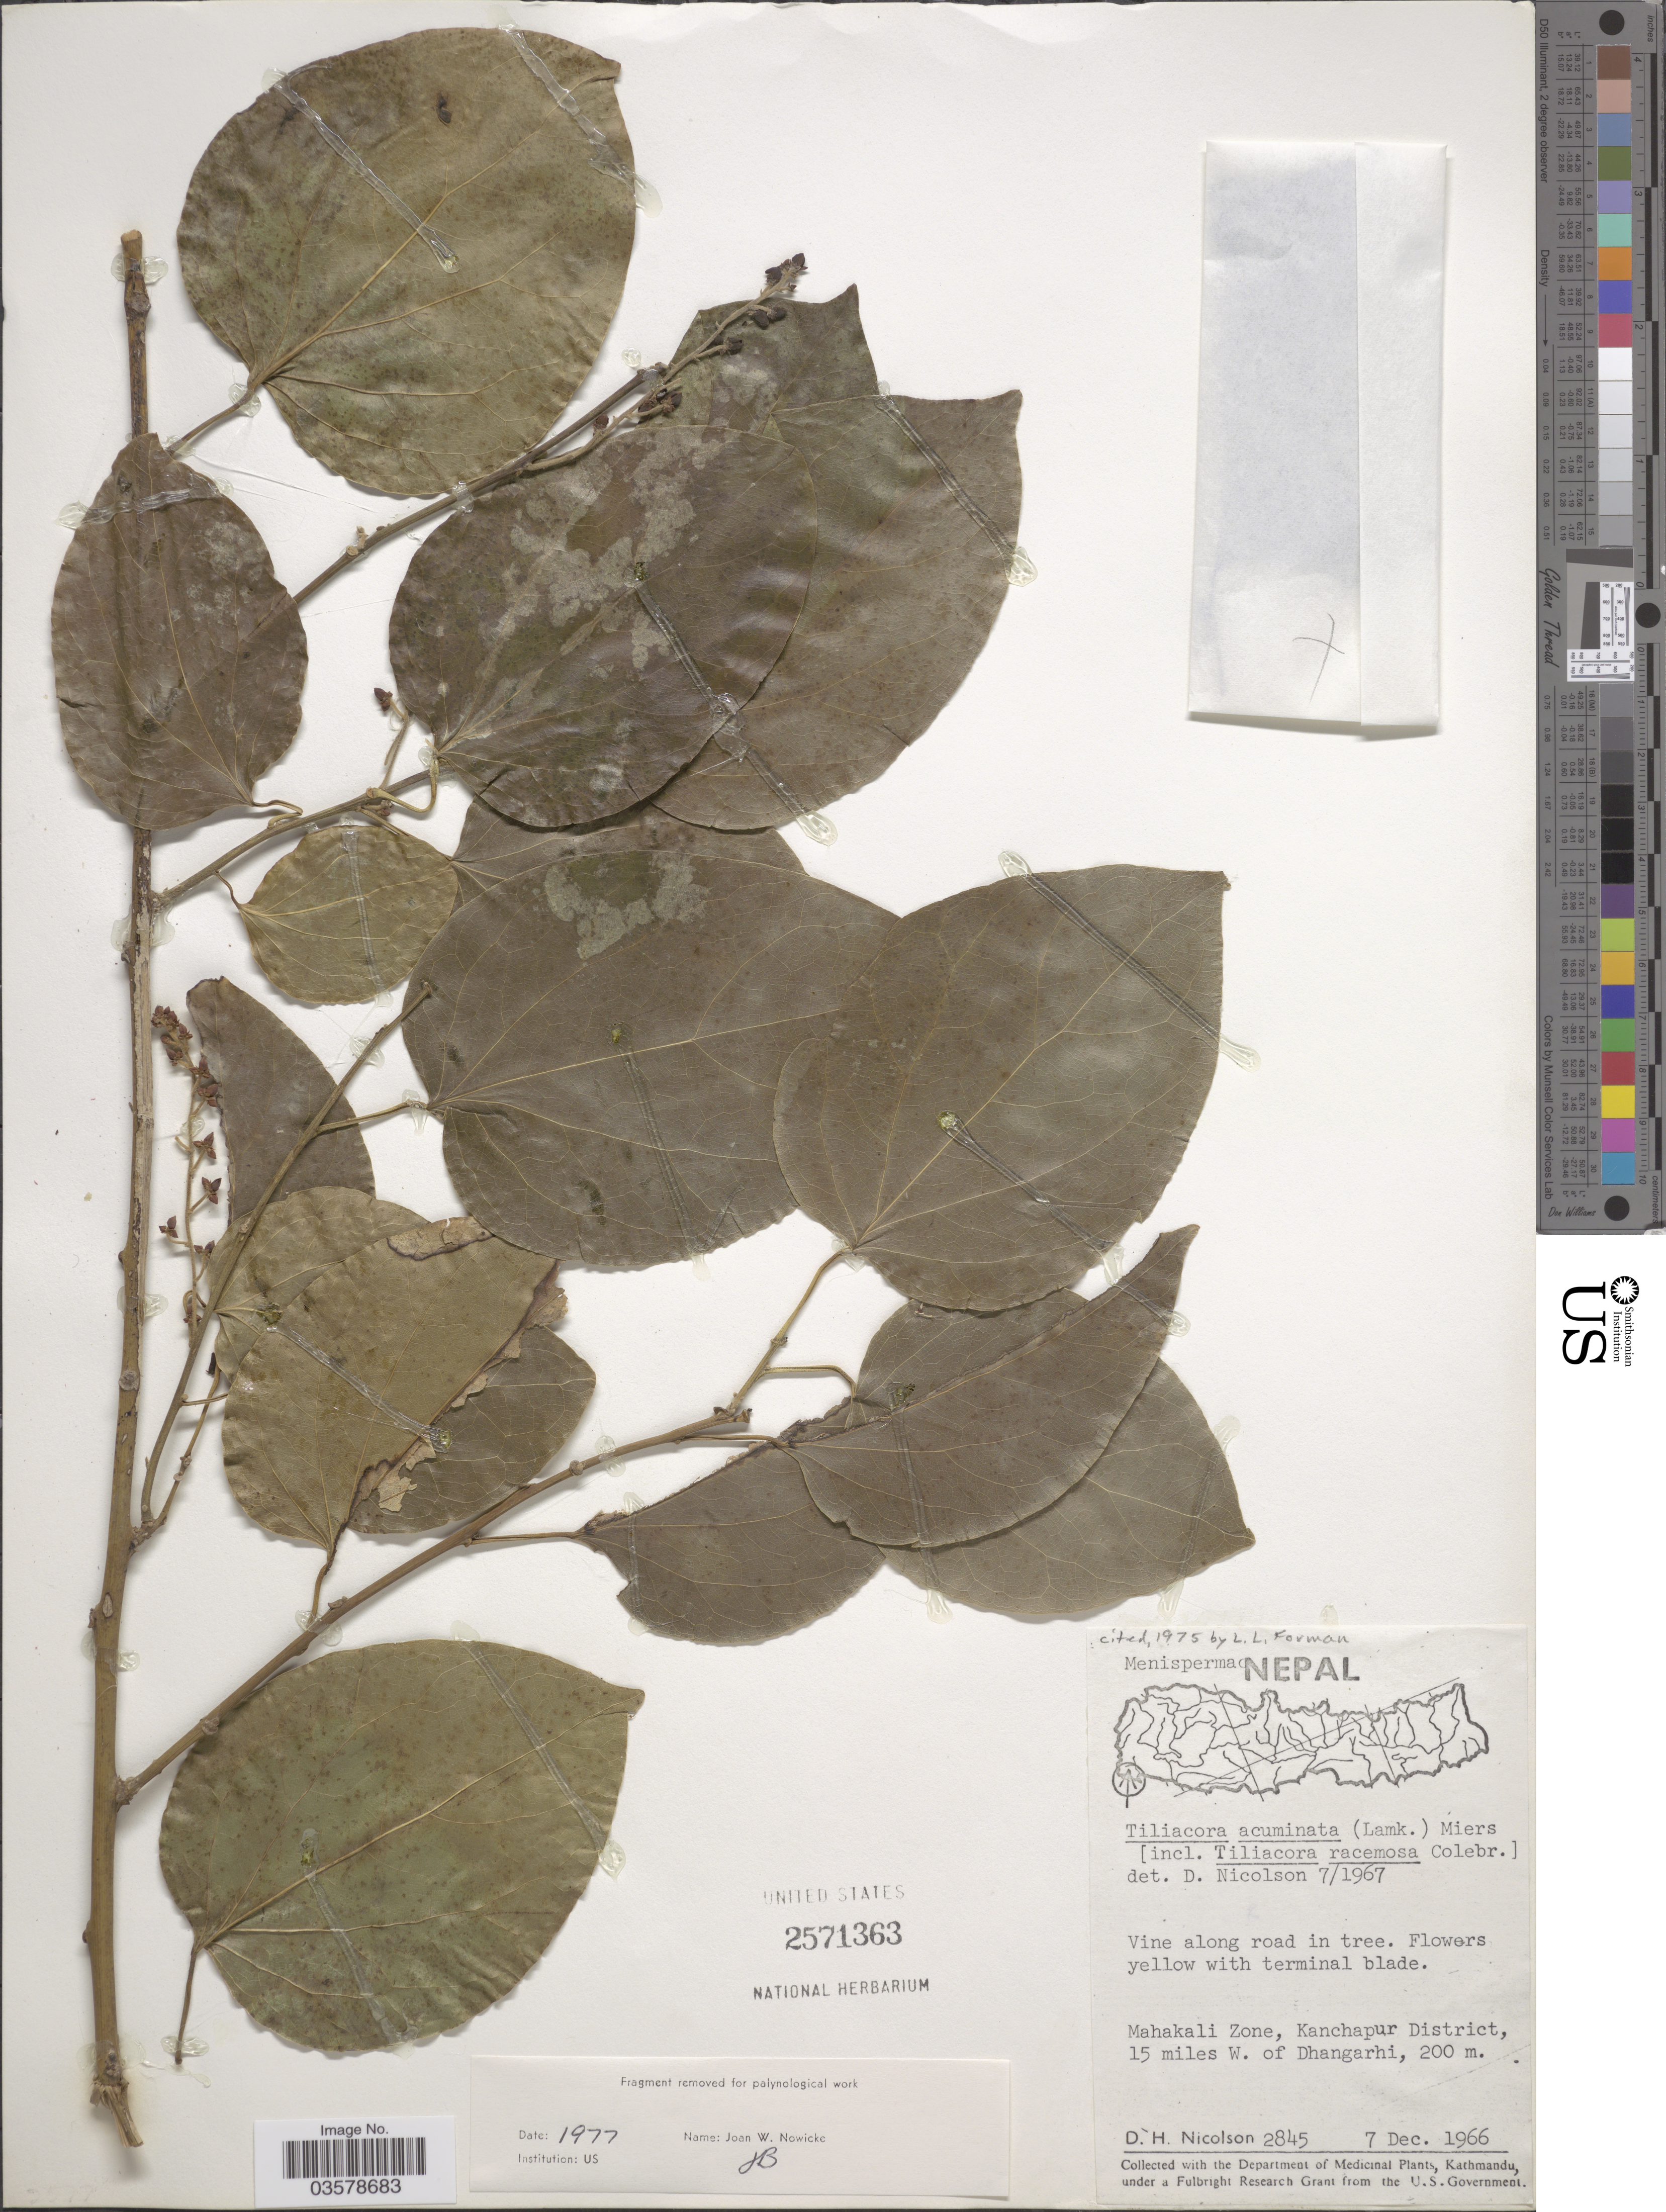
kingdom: Plantae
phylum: Tracheophyta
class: Magnoliopsida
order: Ranunculales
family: Menispermaceae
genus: Tiliacora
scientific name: Tiliacora acuminata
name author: (Lam.) Miers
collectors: D. H. Nicolson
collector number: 2845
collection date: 1966-12-07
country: Nepal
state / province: Mahakali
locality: Mahakali Zone, Kanchapur District, 15 miles W. of Dhangarhi.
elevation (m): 200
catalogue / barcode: US 2571363